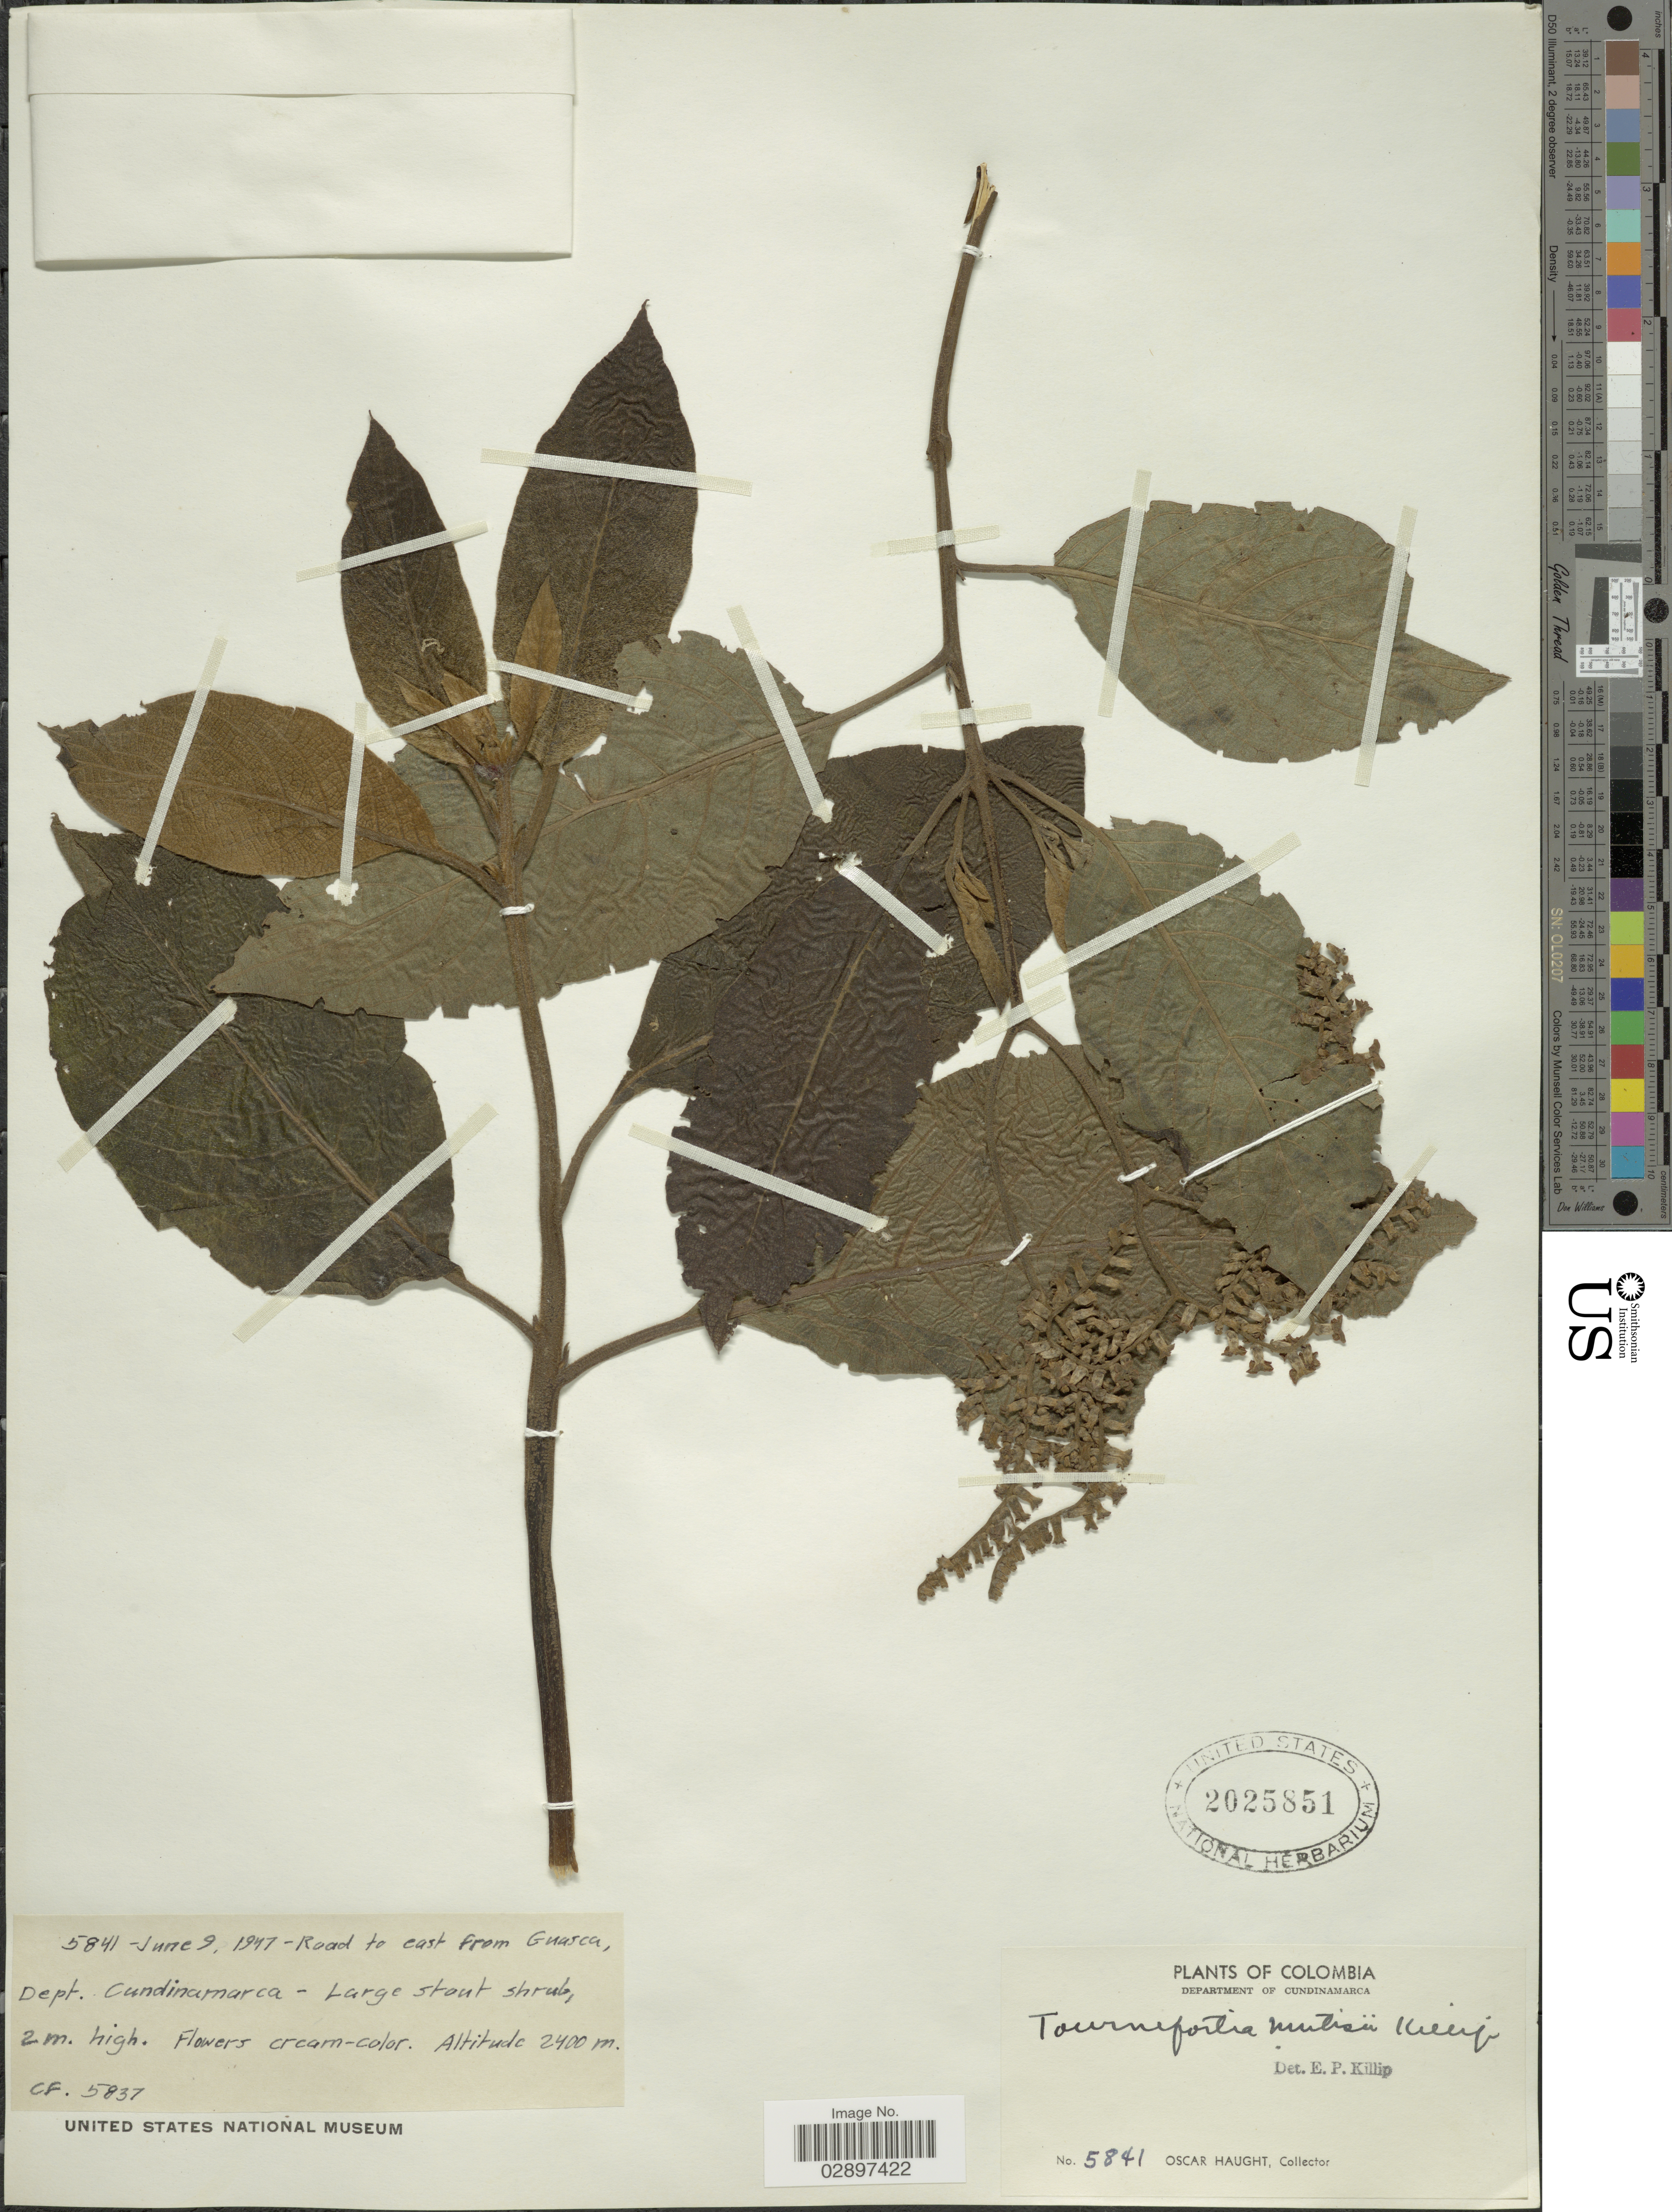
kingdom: Plantae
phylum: Tracheophyta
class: Magnoliopsida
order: Boraginales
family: Heliotropiaceae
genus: Tournefortia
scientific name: Tournefortia mutisii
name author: Killip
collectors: O. L. Haught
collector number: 5841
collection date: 1947-06-09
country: Colombia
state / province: Cundinamarca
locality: Road to east from Guasca, Dept. Cundinamarca.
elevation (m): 2400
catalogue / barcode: US 2025851